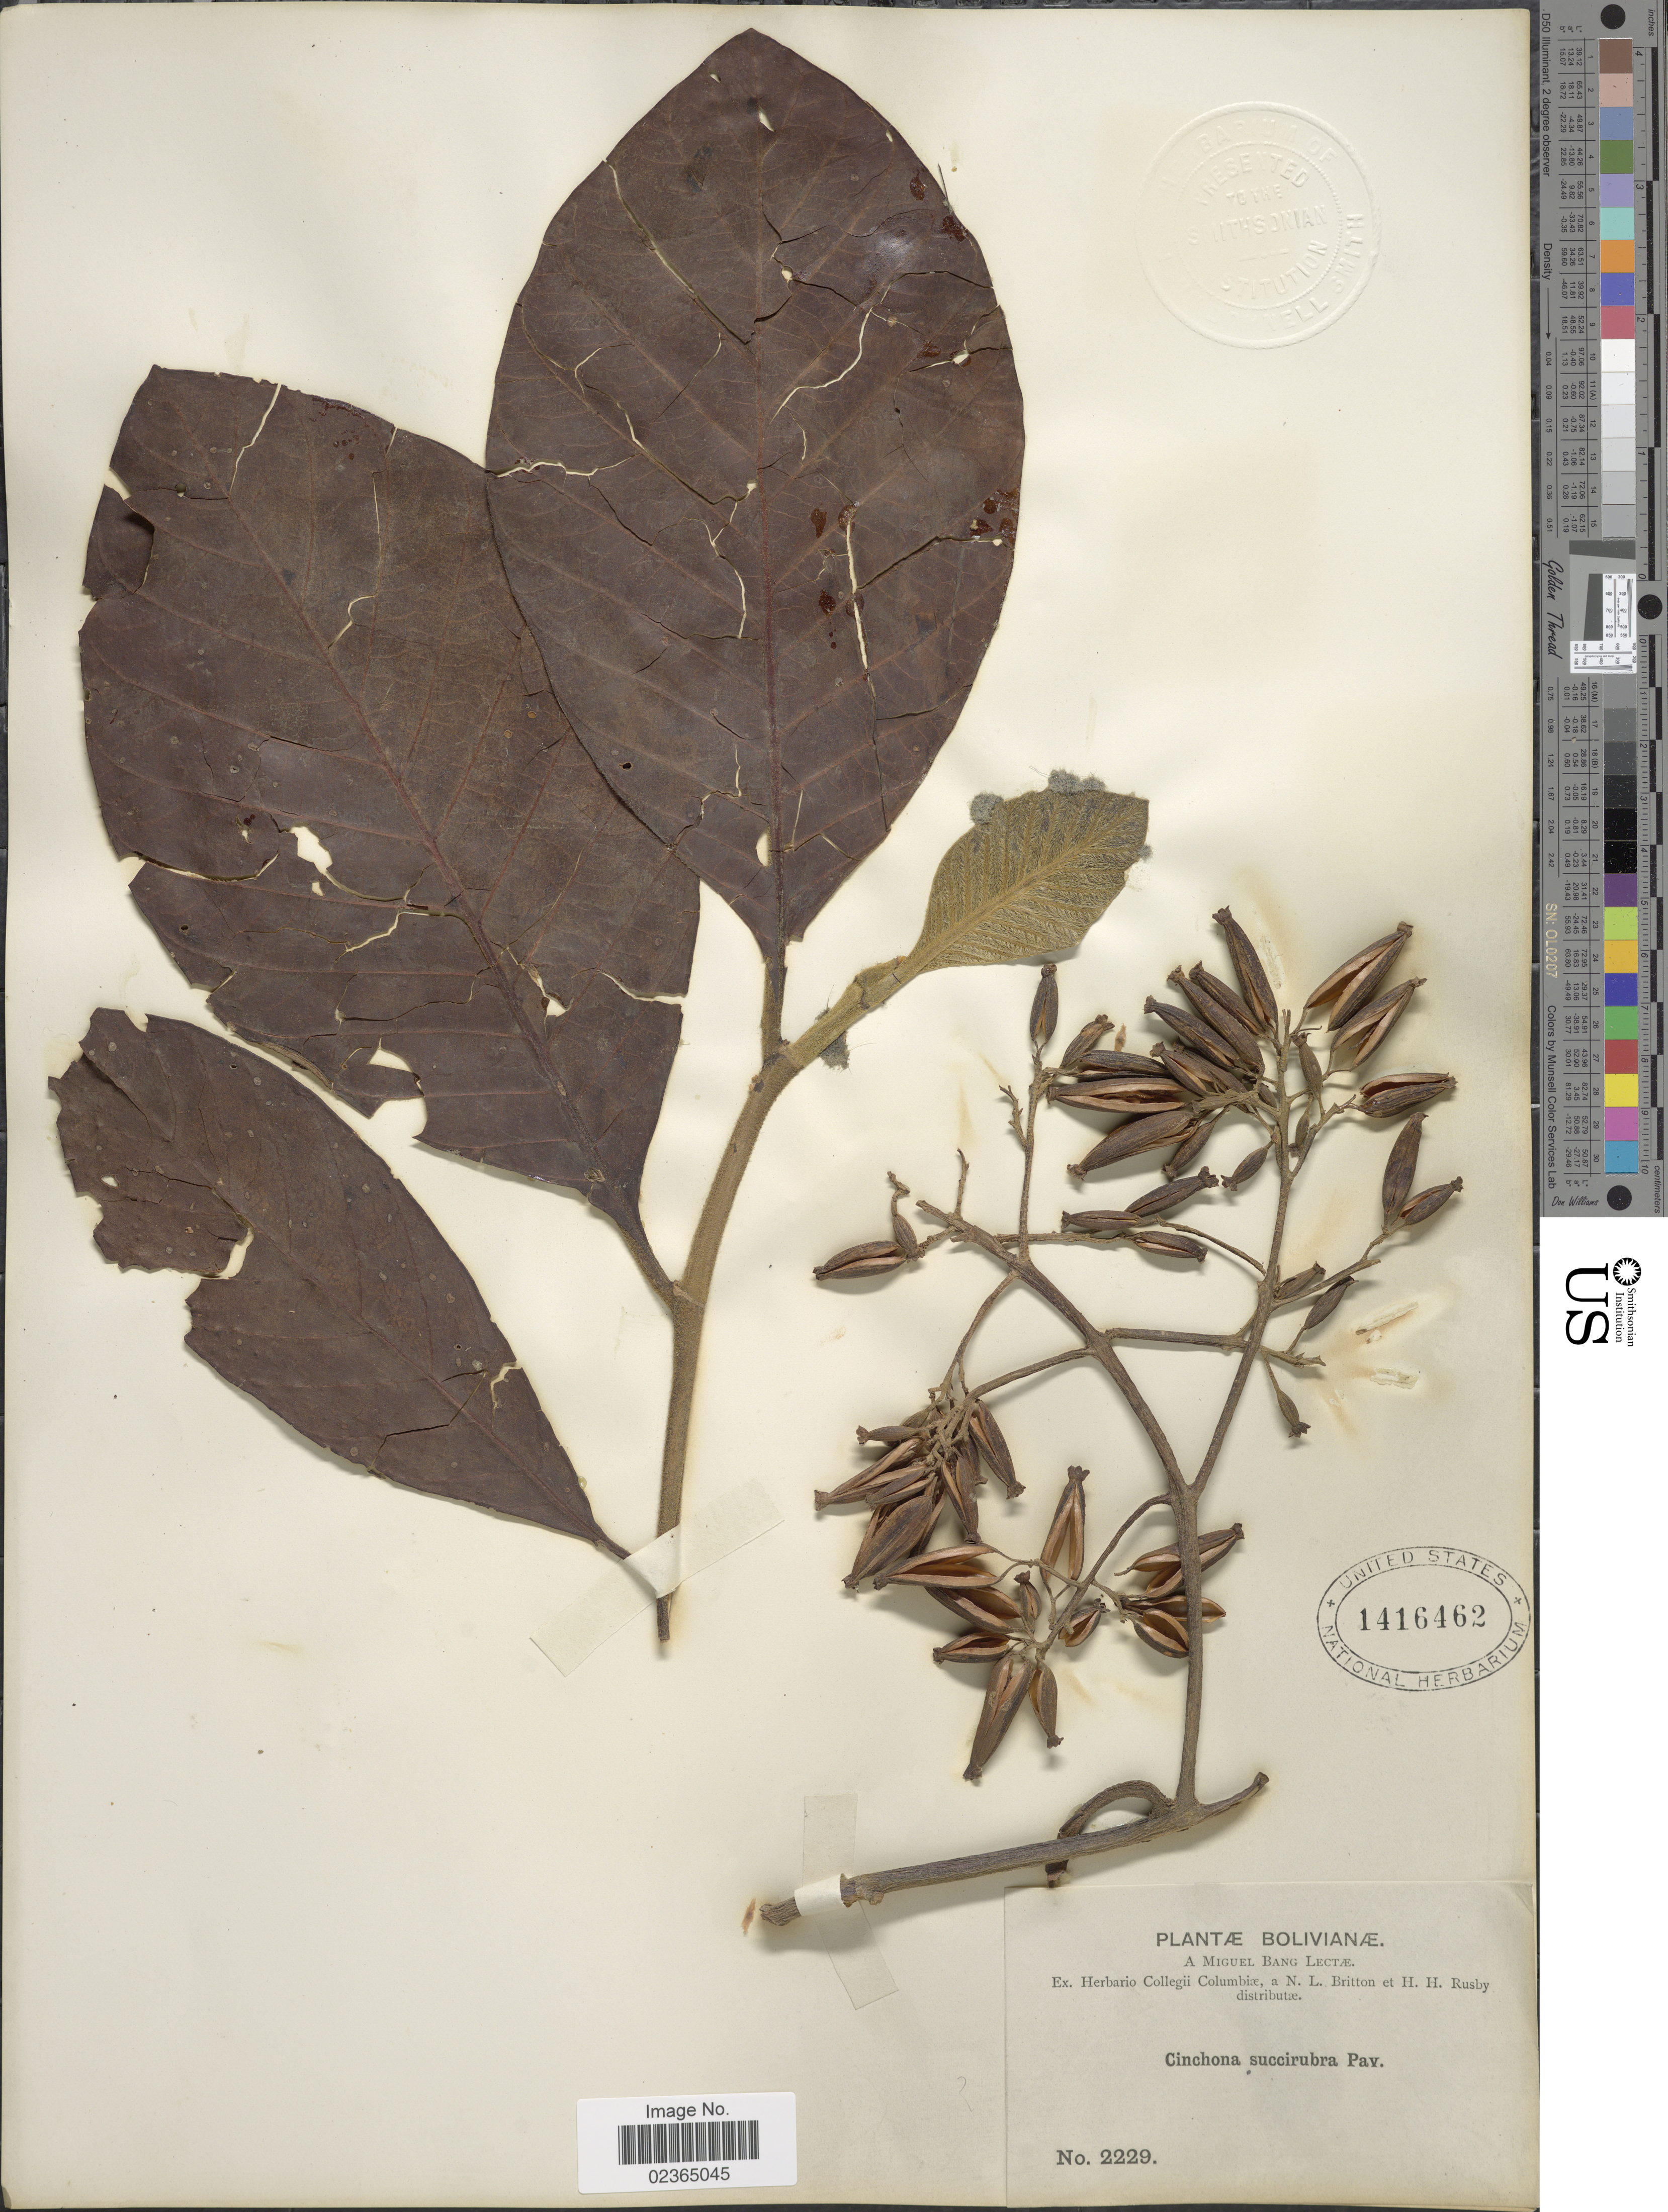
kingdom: Plantae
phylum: Tracheophyta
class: Magnoliopsida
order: Gentianales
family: Rubiaceae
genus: Cinchona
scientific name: Cinchona pubescens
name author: Vahl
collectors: M. Bang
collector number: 2229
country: Bolivia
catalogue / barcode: US 1416462